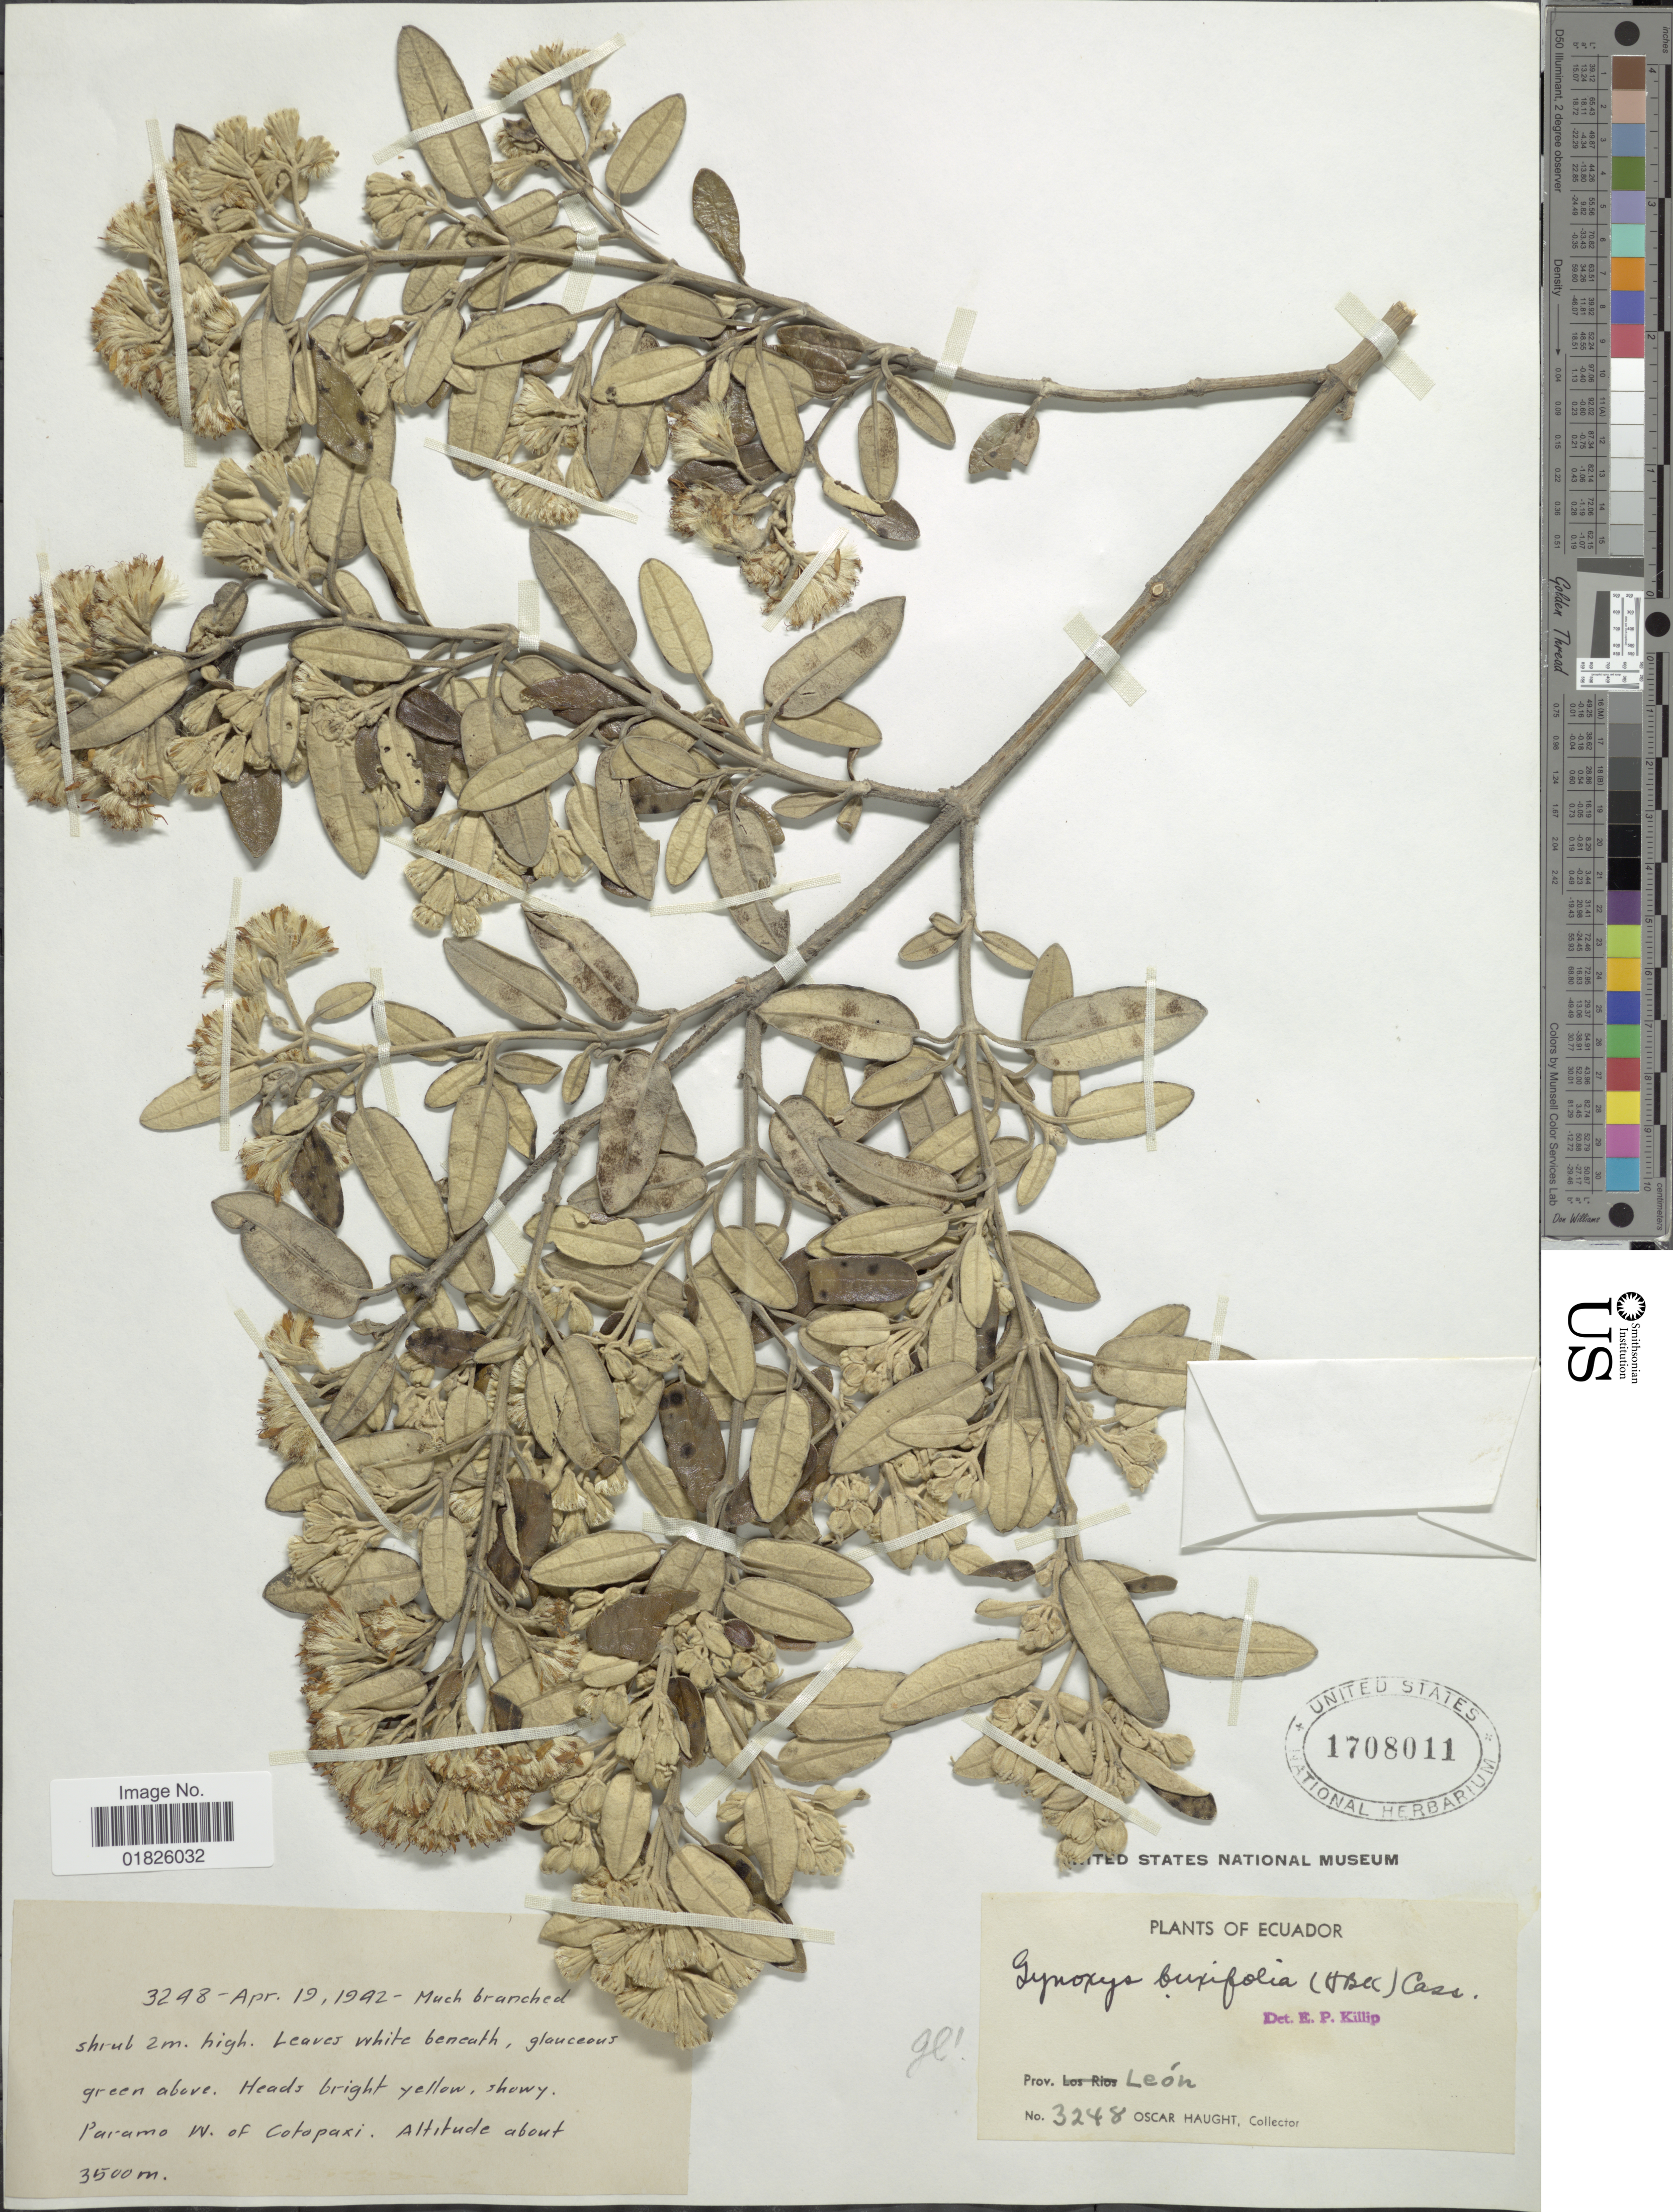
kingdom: Plantae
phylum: Tracheophyta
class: Magnoliopsida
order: Asterales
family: Asteraceae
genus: Gynoxys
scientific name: Gynoxys buxifolia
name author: (Kunth) Cass.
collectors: O. L. Haught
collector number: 3248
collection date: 1992-04-19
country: Ecuador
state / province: Cotopaxi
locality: Prov. Leon. Paramo W. of Cotopaxi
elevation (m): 3500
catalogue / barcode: US 1708011